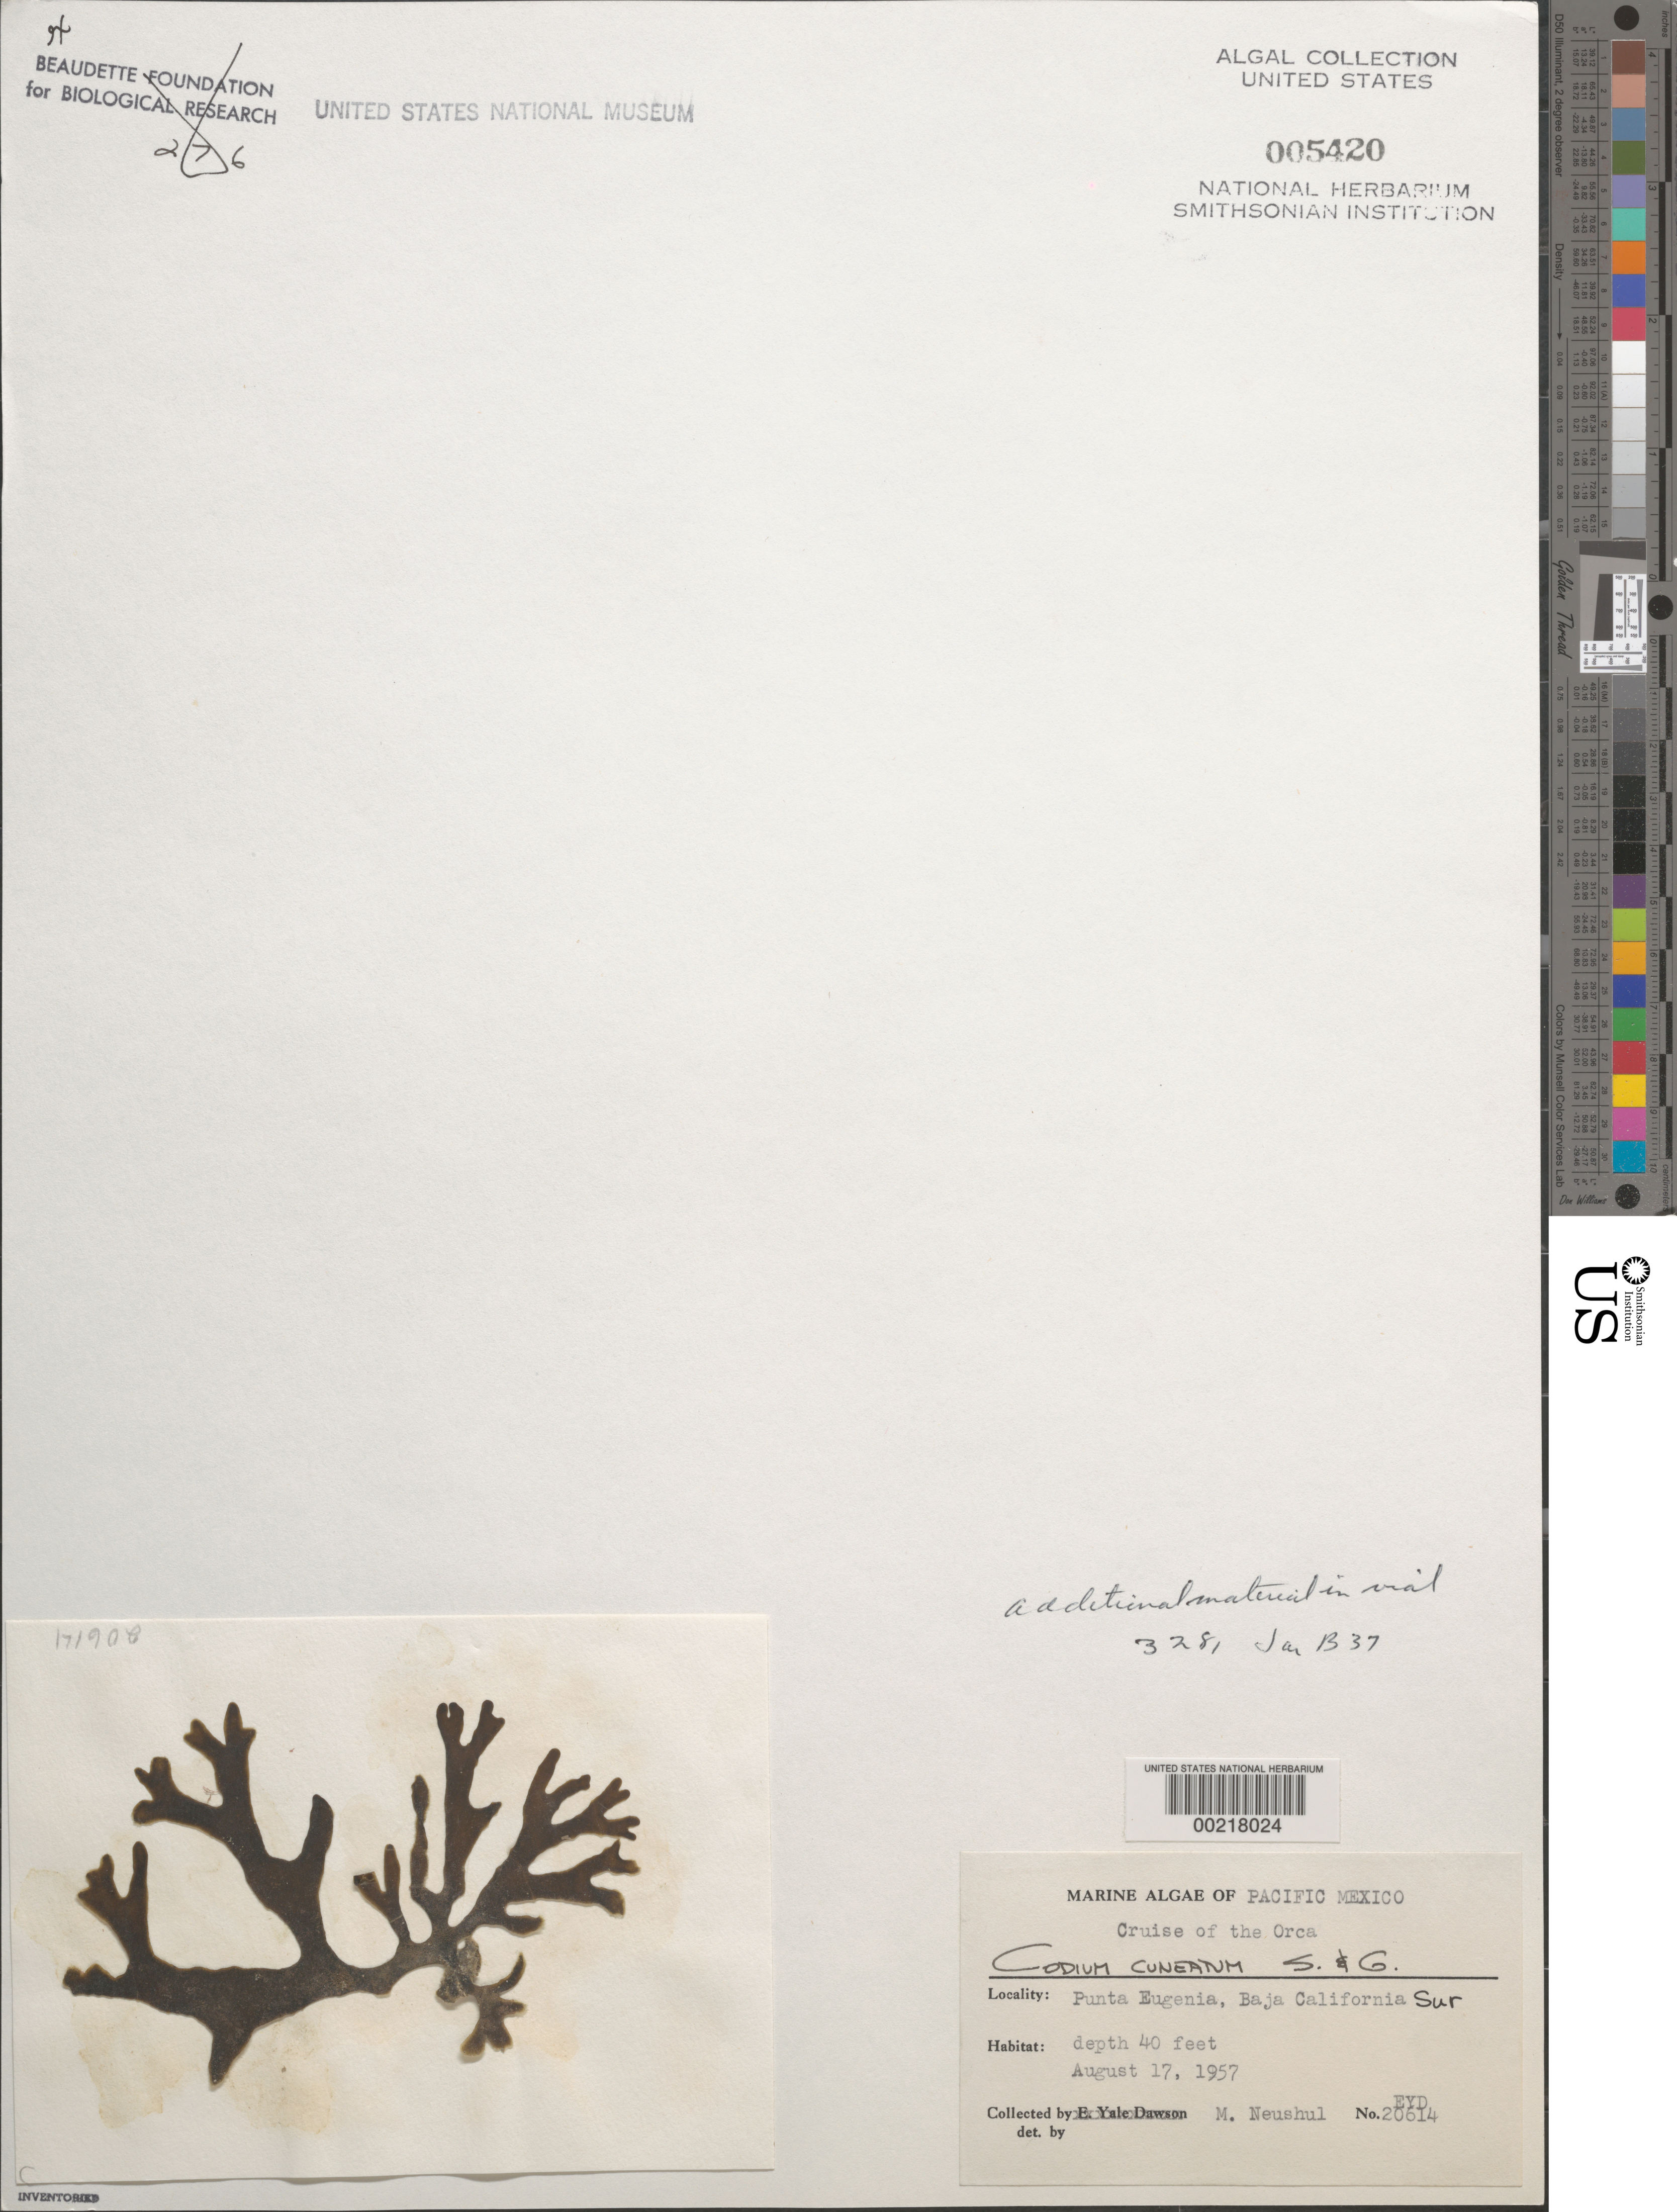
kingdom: Plantae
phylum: Chlorophyta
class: Ulvophyceae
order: Bryopsidales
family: Codiaceae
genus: Codium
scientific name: Codium simulans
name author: Setch. & N.L. Gardner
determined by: Algae name updating Project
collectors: M. Neushul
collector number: EYD 20614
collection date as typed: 17 Aug 1957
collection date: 1957-08-17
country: Mexico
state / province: Baja California Sur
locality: Punta Eugenia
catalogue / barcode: US 5420